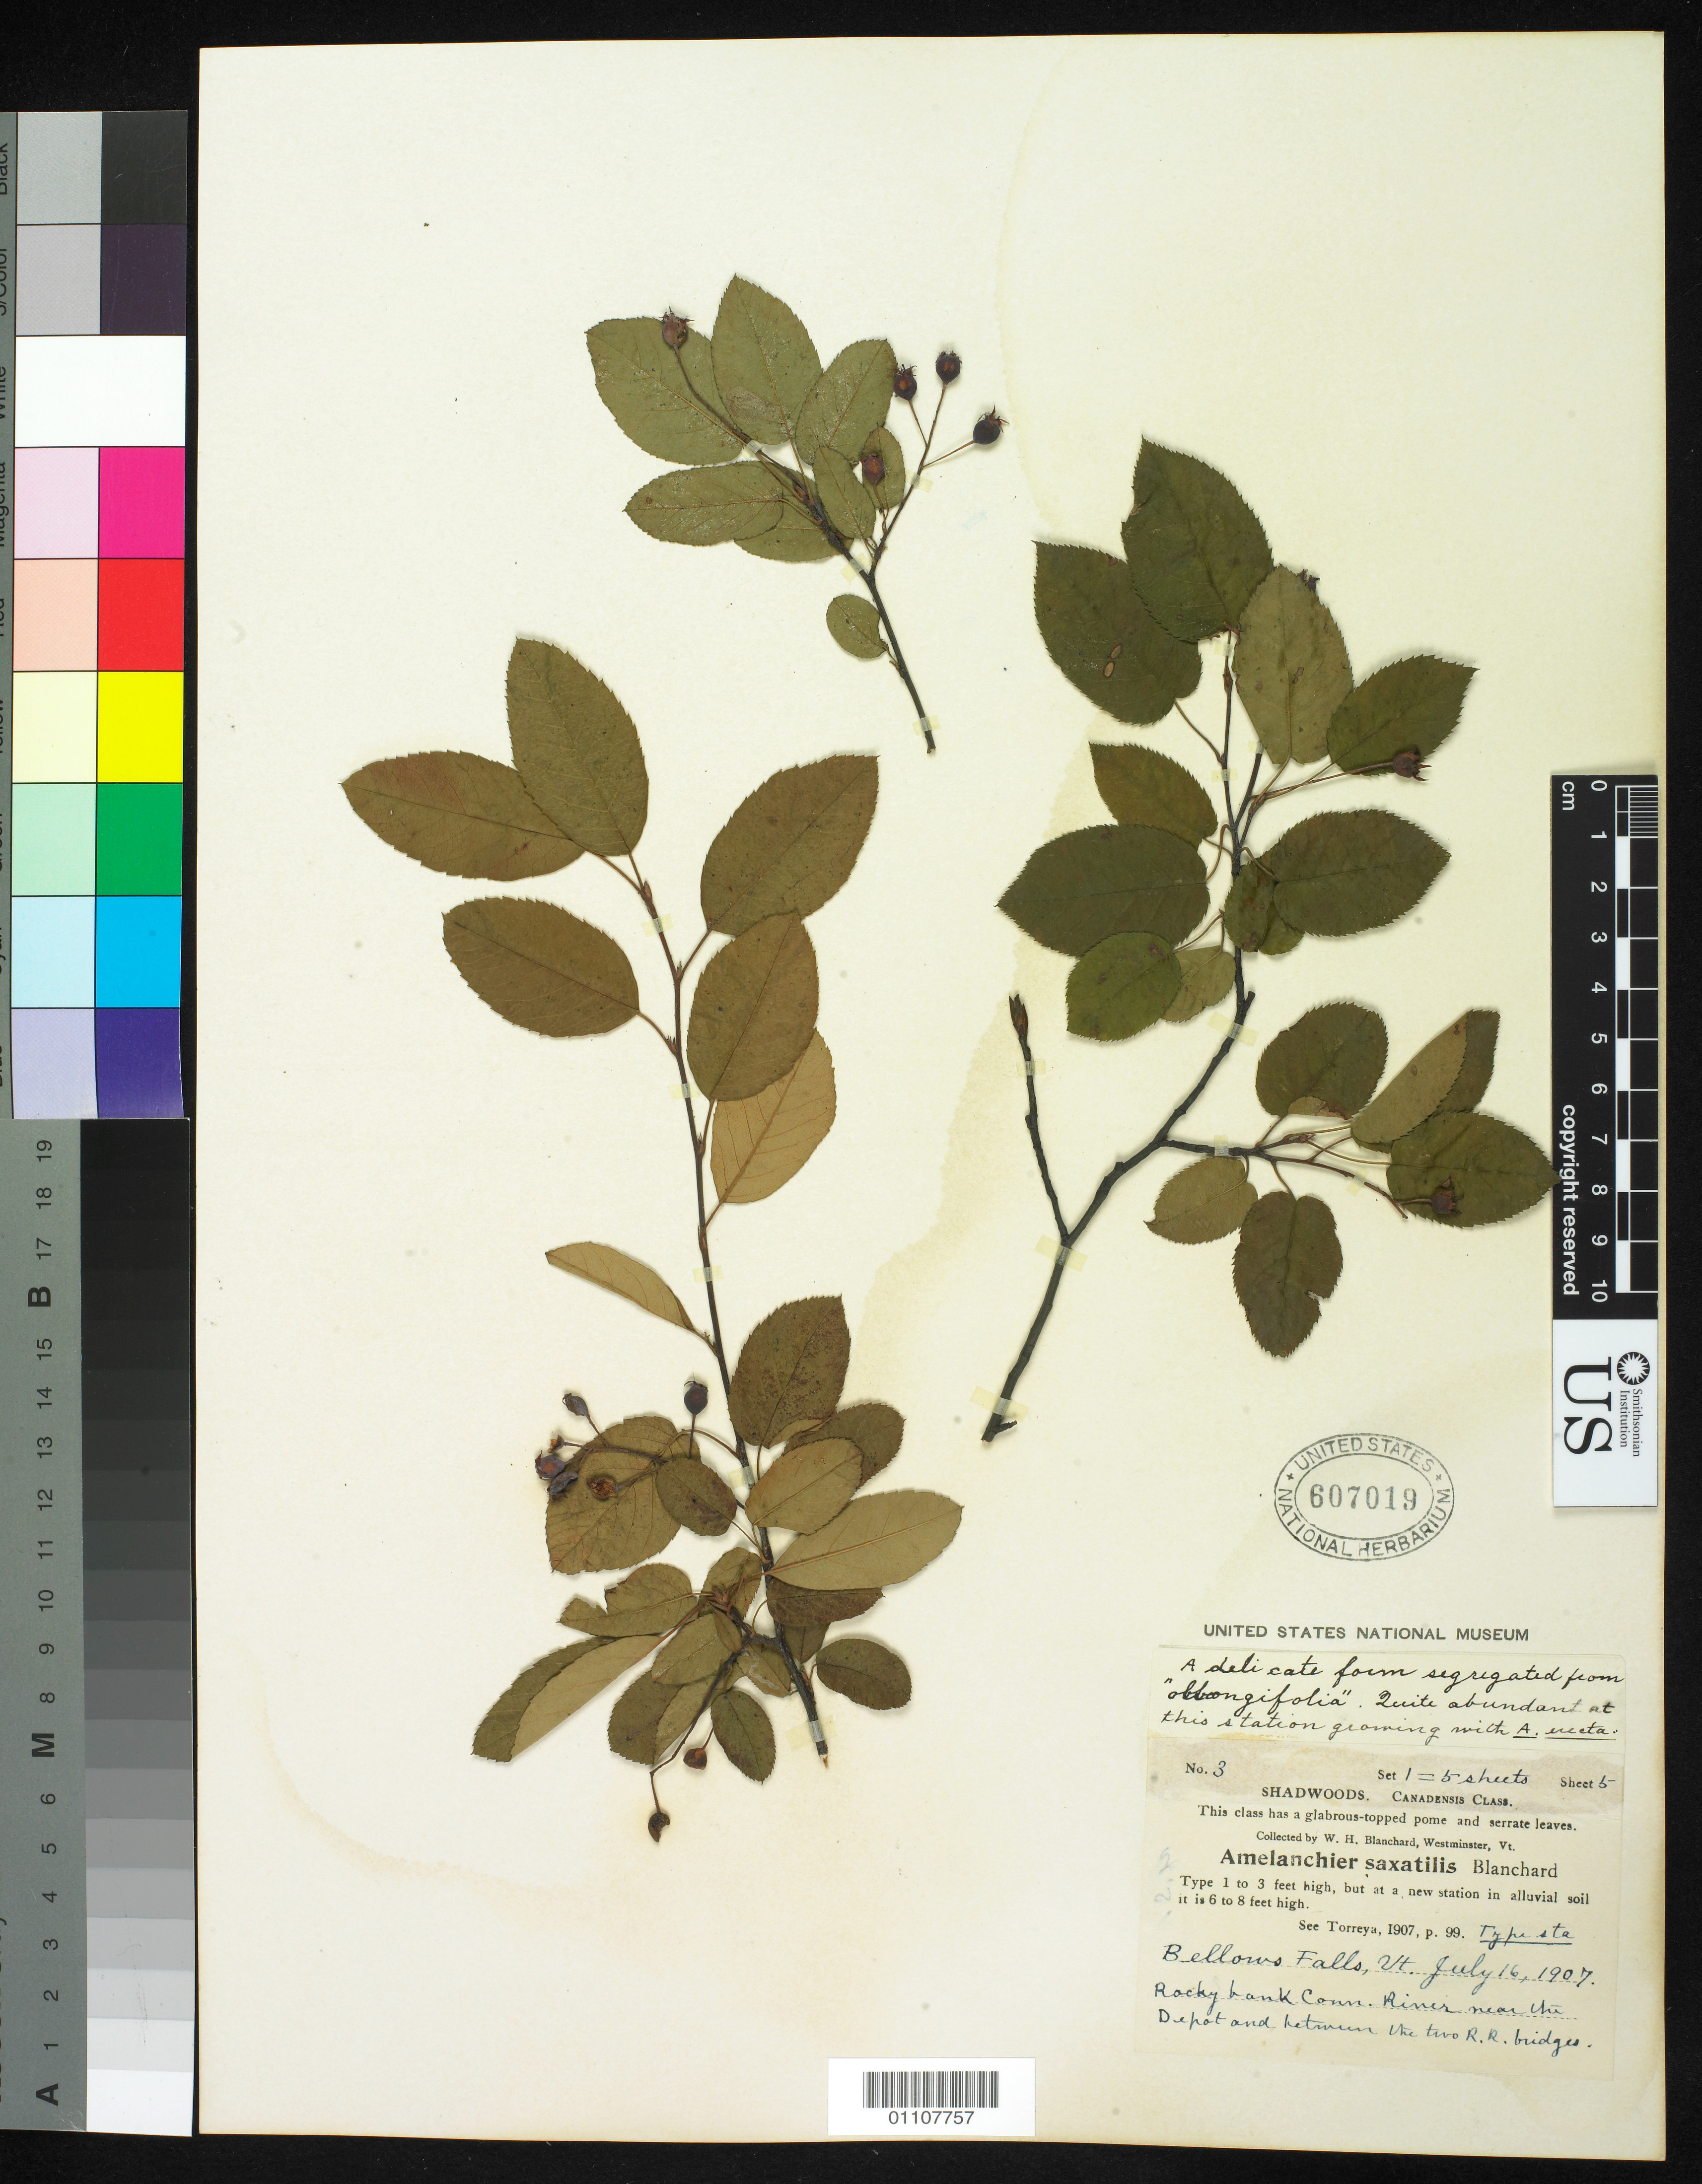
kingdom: Plantae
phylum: Tracheophyta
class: Magnoliopsida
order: Rosales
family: Rosaceae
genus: Amelanchier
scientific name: Amelanchier saxatilis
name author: Blanch.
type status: Possible Syntype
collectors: W. H. Blanchard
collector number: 3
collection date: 1907-07-16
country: United States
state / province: Vermont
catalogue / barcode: US 607019